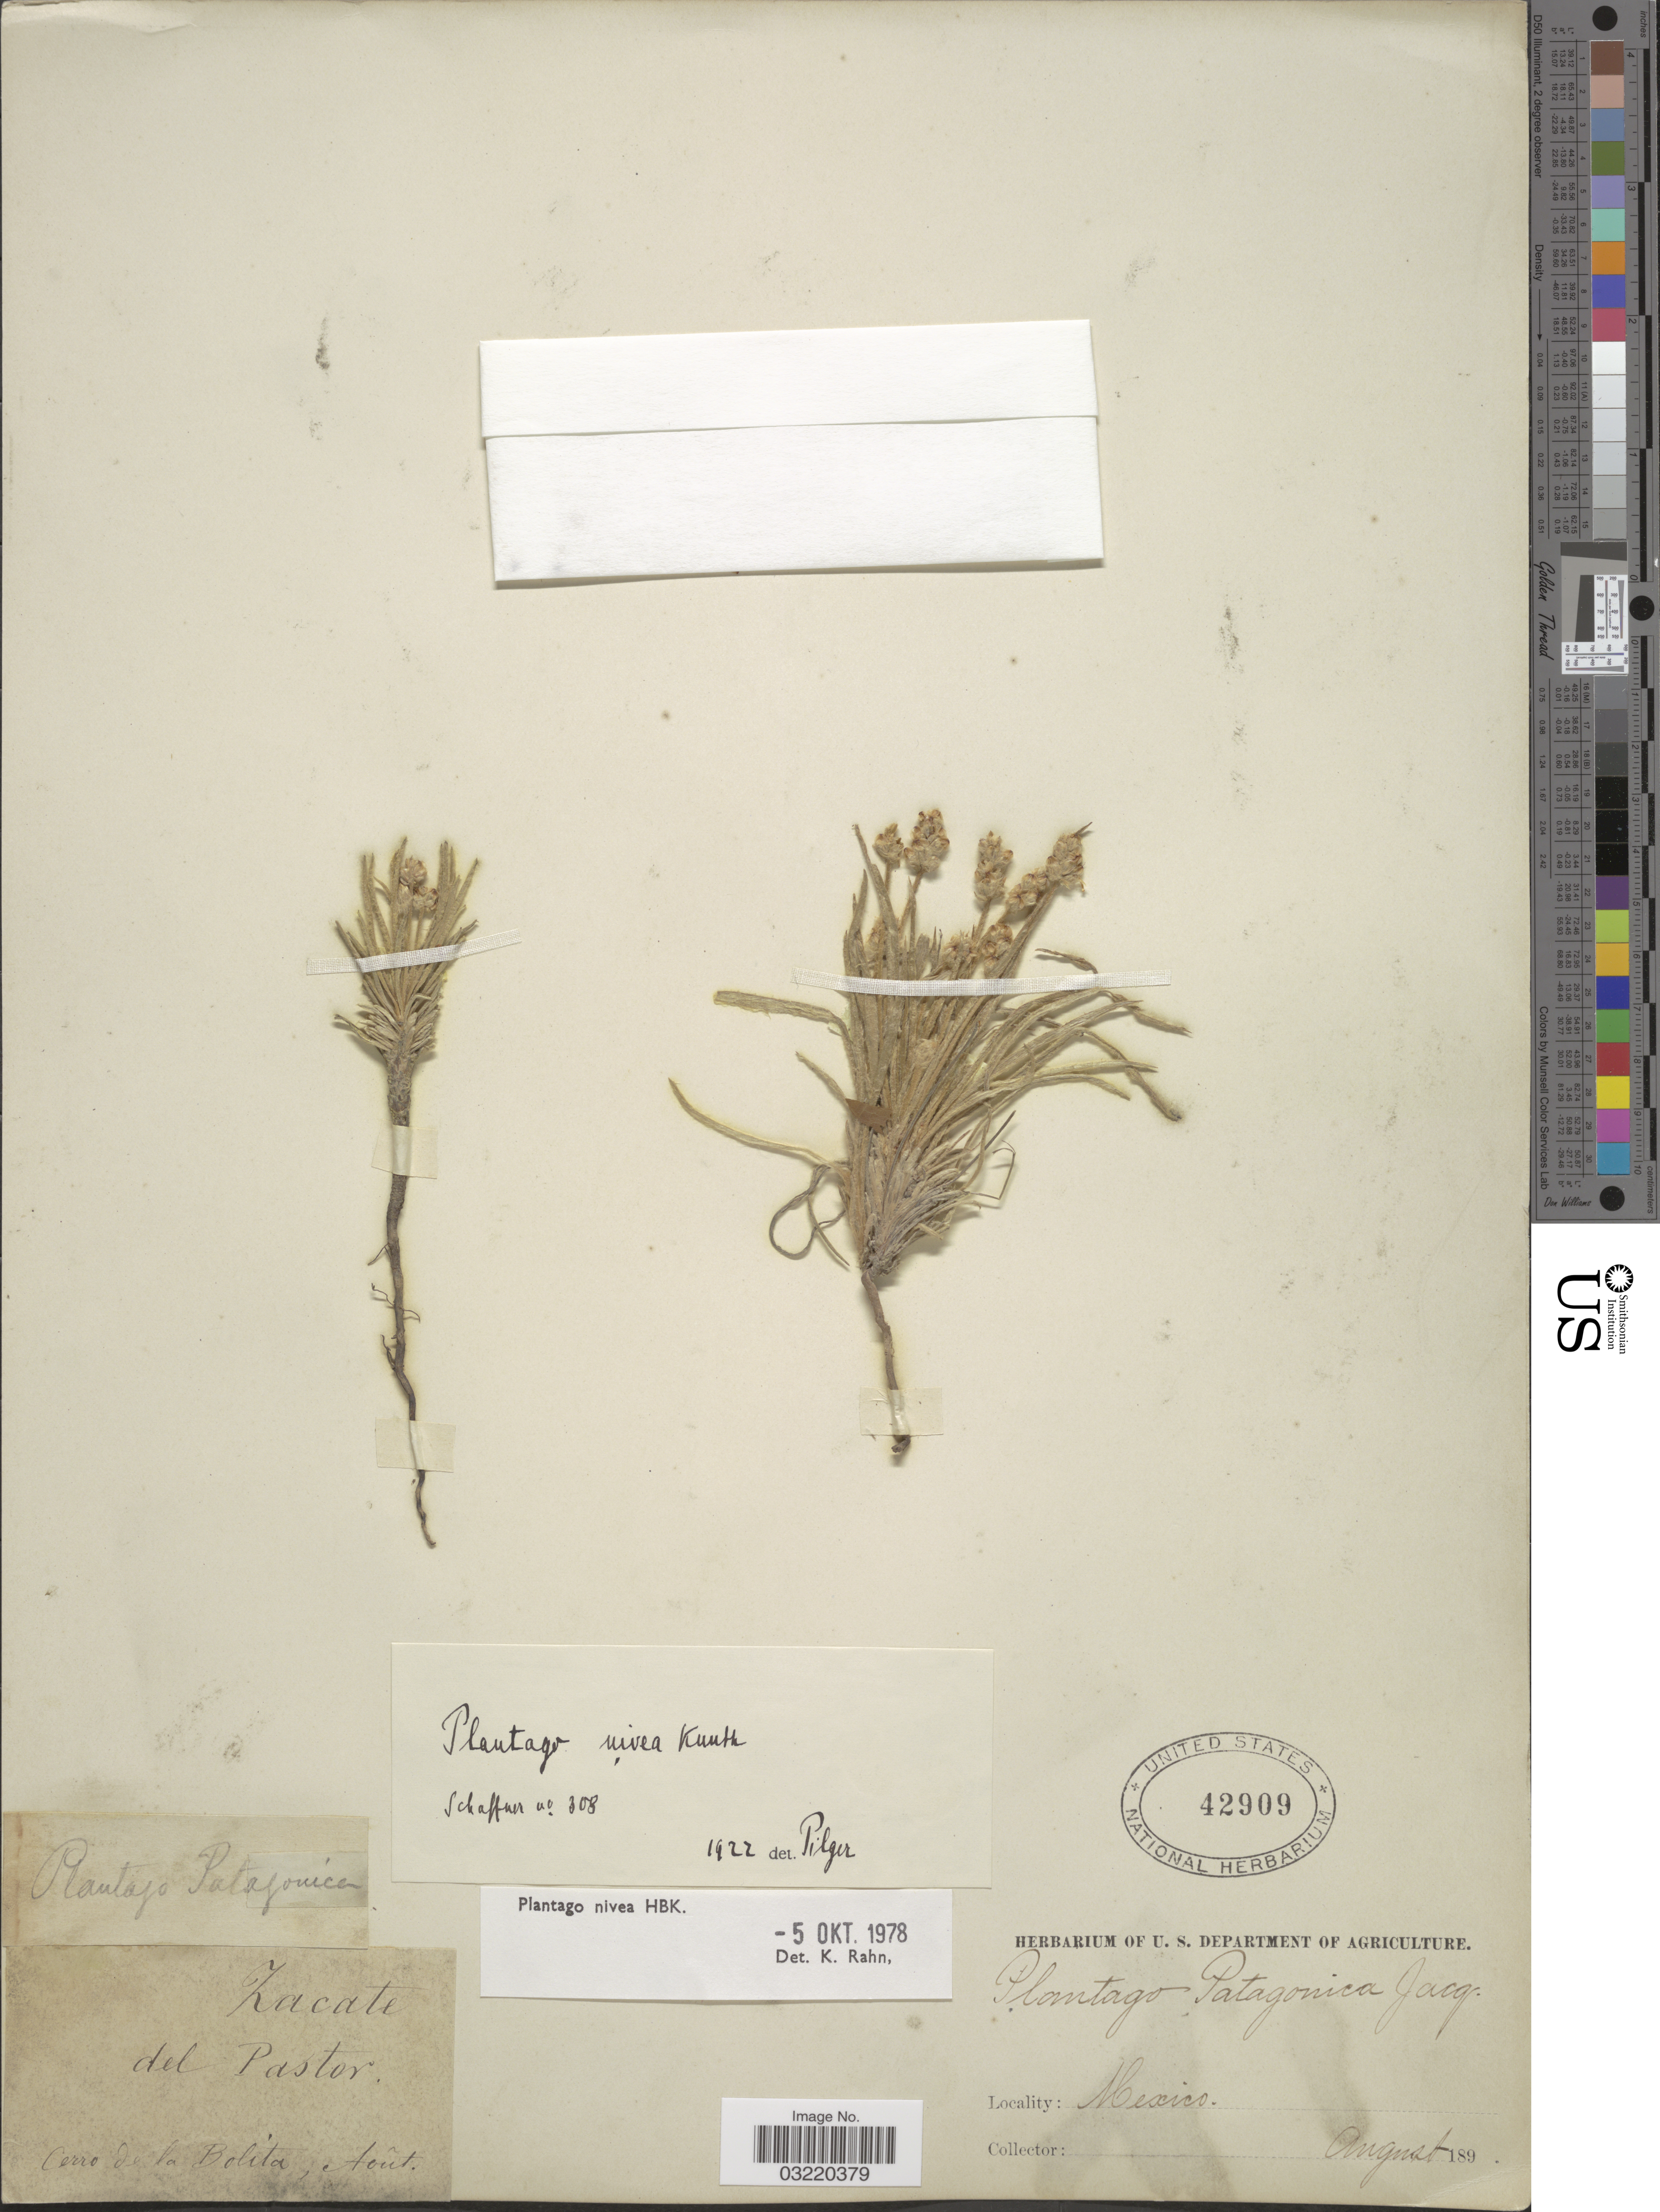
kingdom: Plantae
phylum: Tracheophyta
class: Magnoliopsida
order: Lamiales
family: Plantaginaceae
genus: Plantago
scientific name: Plantago nivea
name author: Kunth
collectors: Facchini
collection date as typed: August 189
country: Mexico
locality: Zacate del Pastor. Cerro de la Bolita.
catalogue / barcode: US 42909